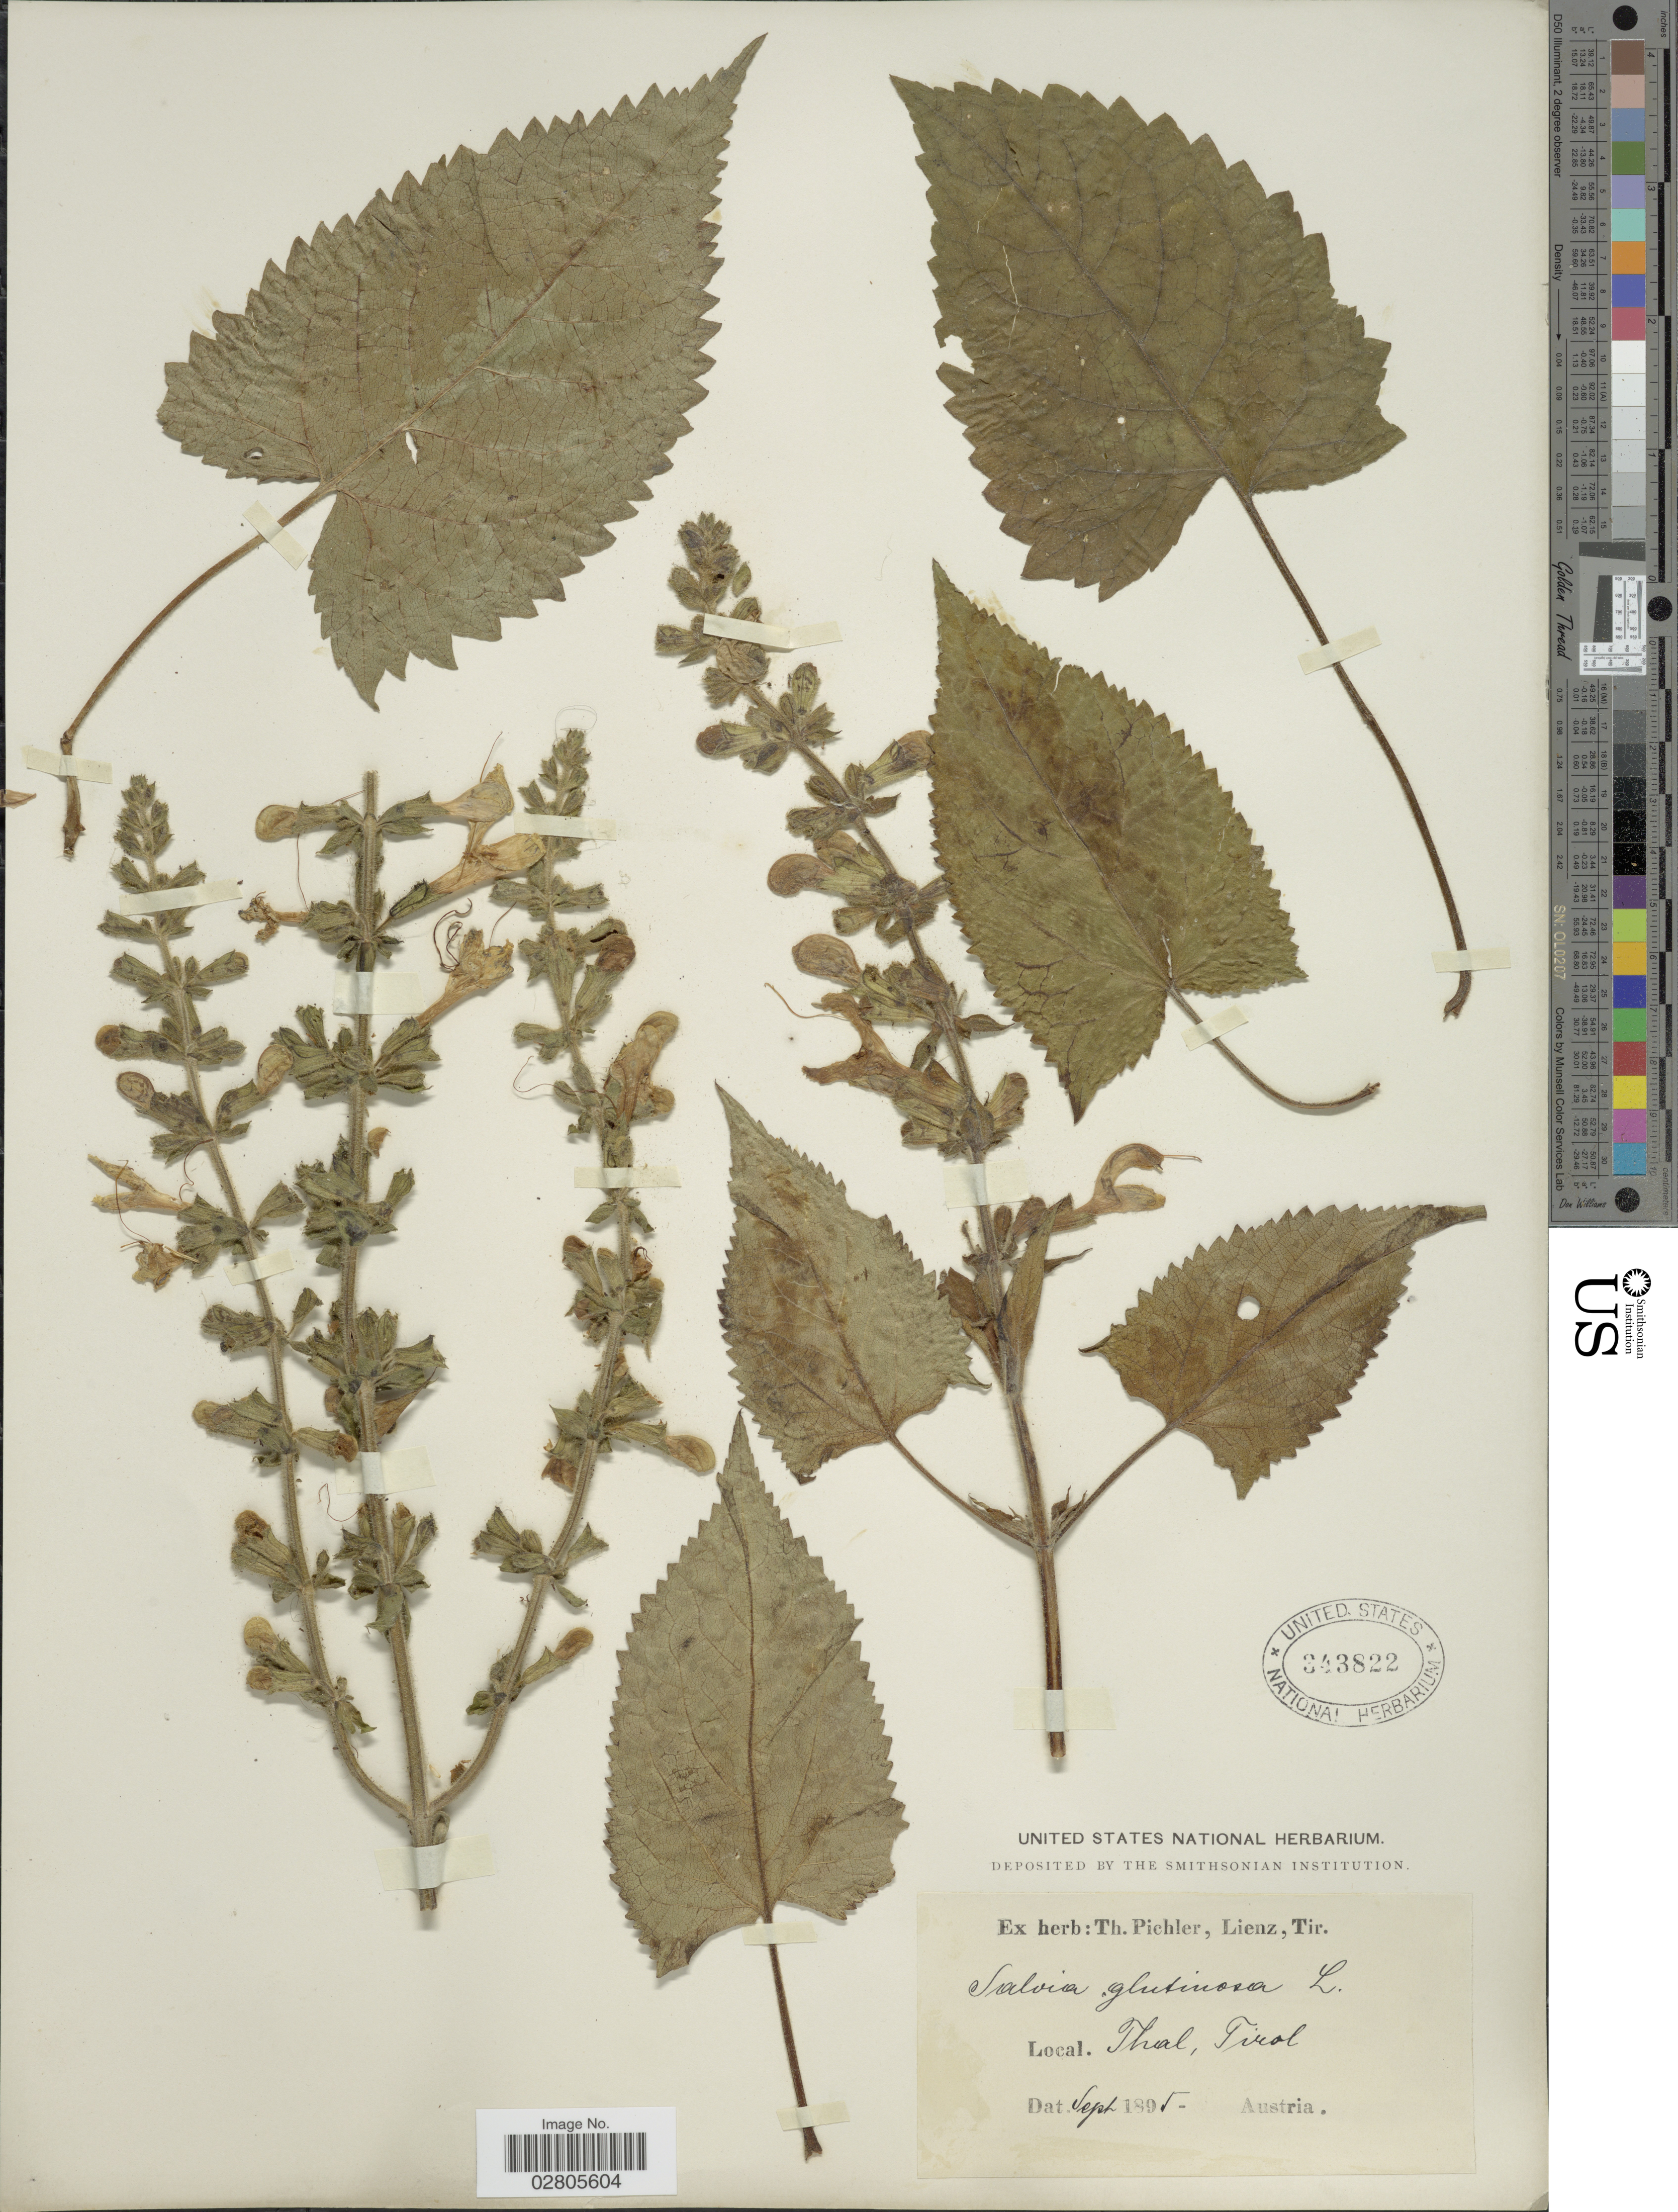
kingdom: Plantae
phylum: Tracheophyta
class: Magnoliopsida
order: Lamiales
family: Lamiaceae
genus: Salvia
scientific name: Salvia glutinosa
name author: L.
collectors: ex herb. T. Pichler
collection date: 1895-09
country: Austria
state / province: Tirol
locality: Thal.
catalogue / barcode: US 343822